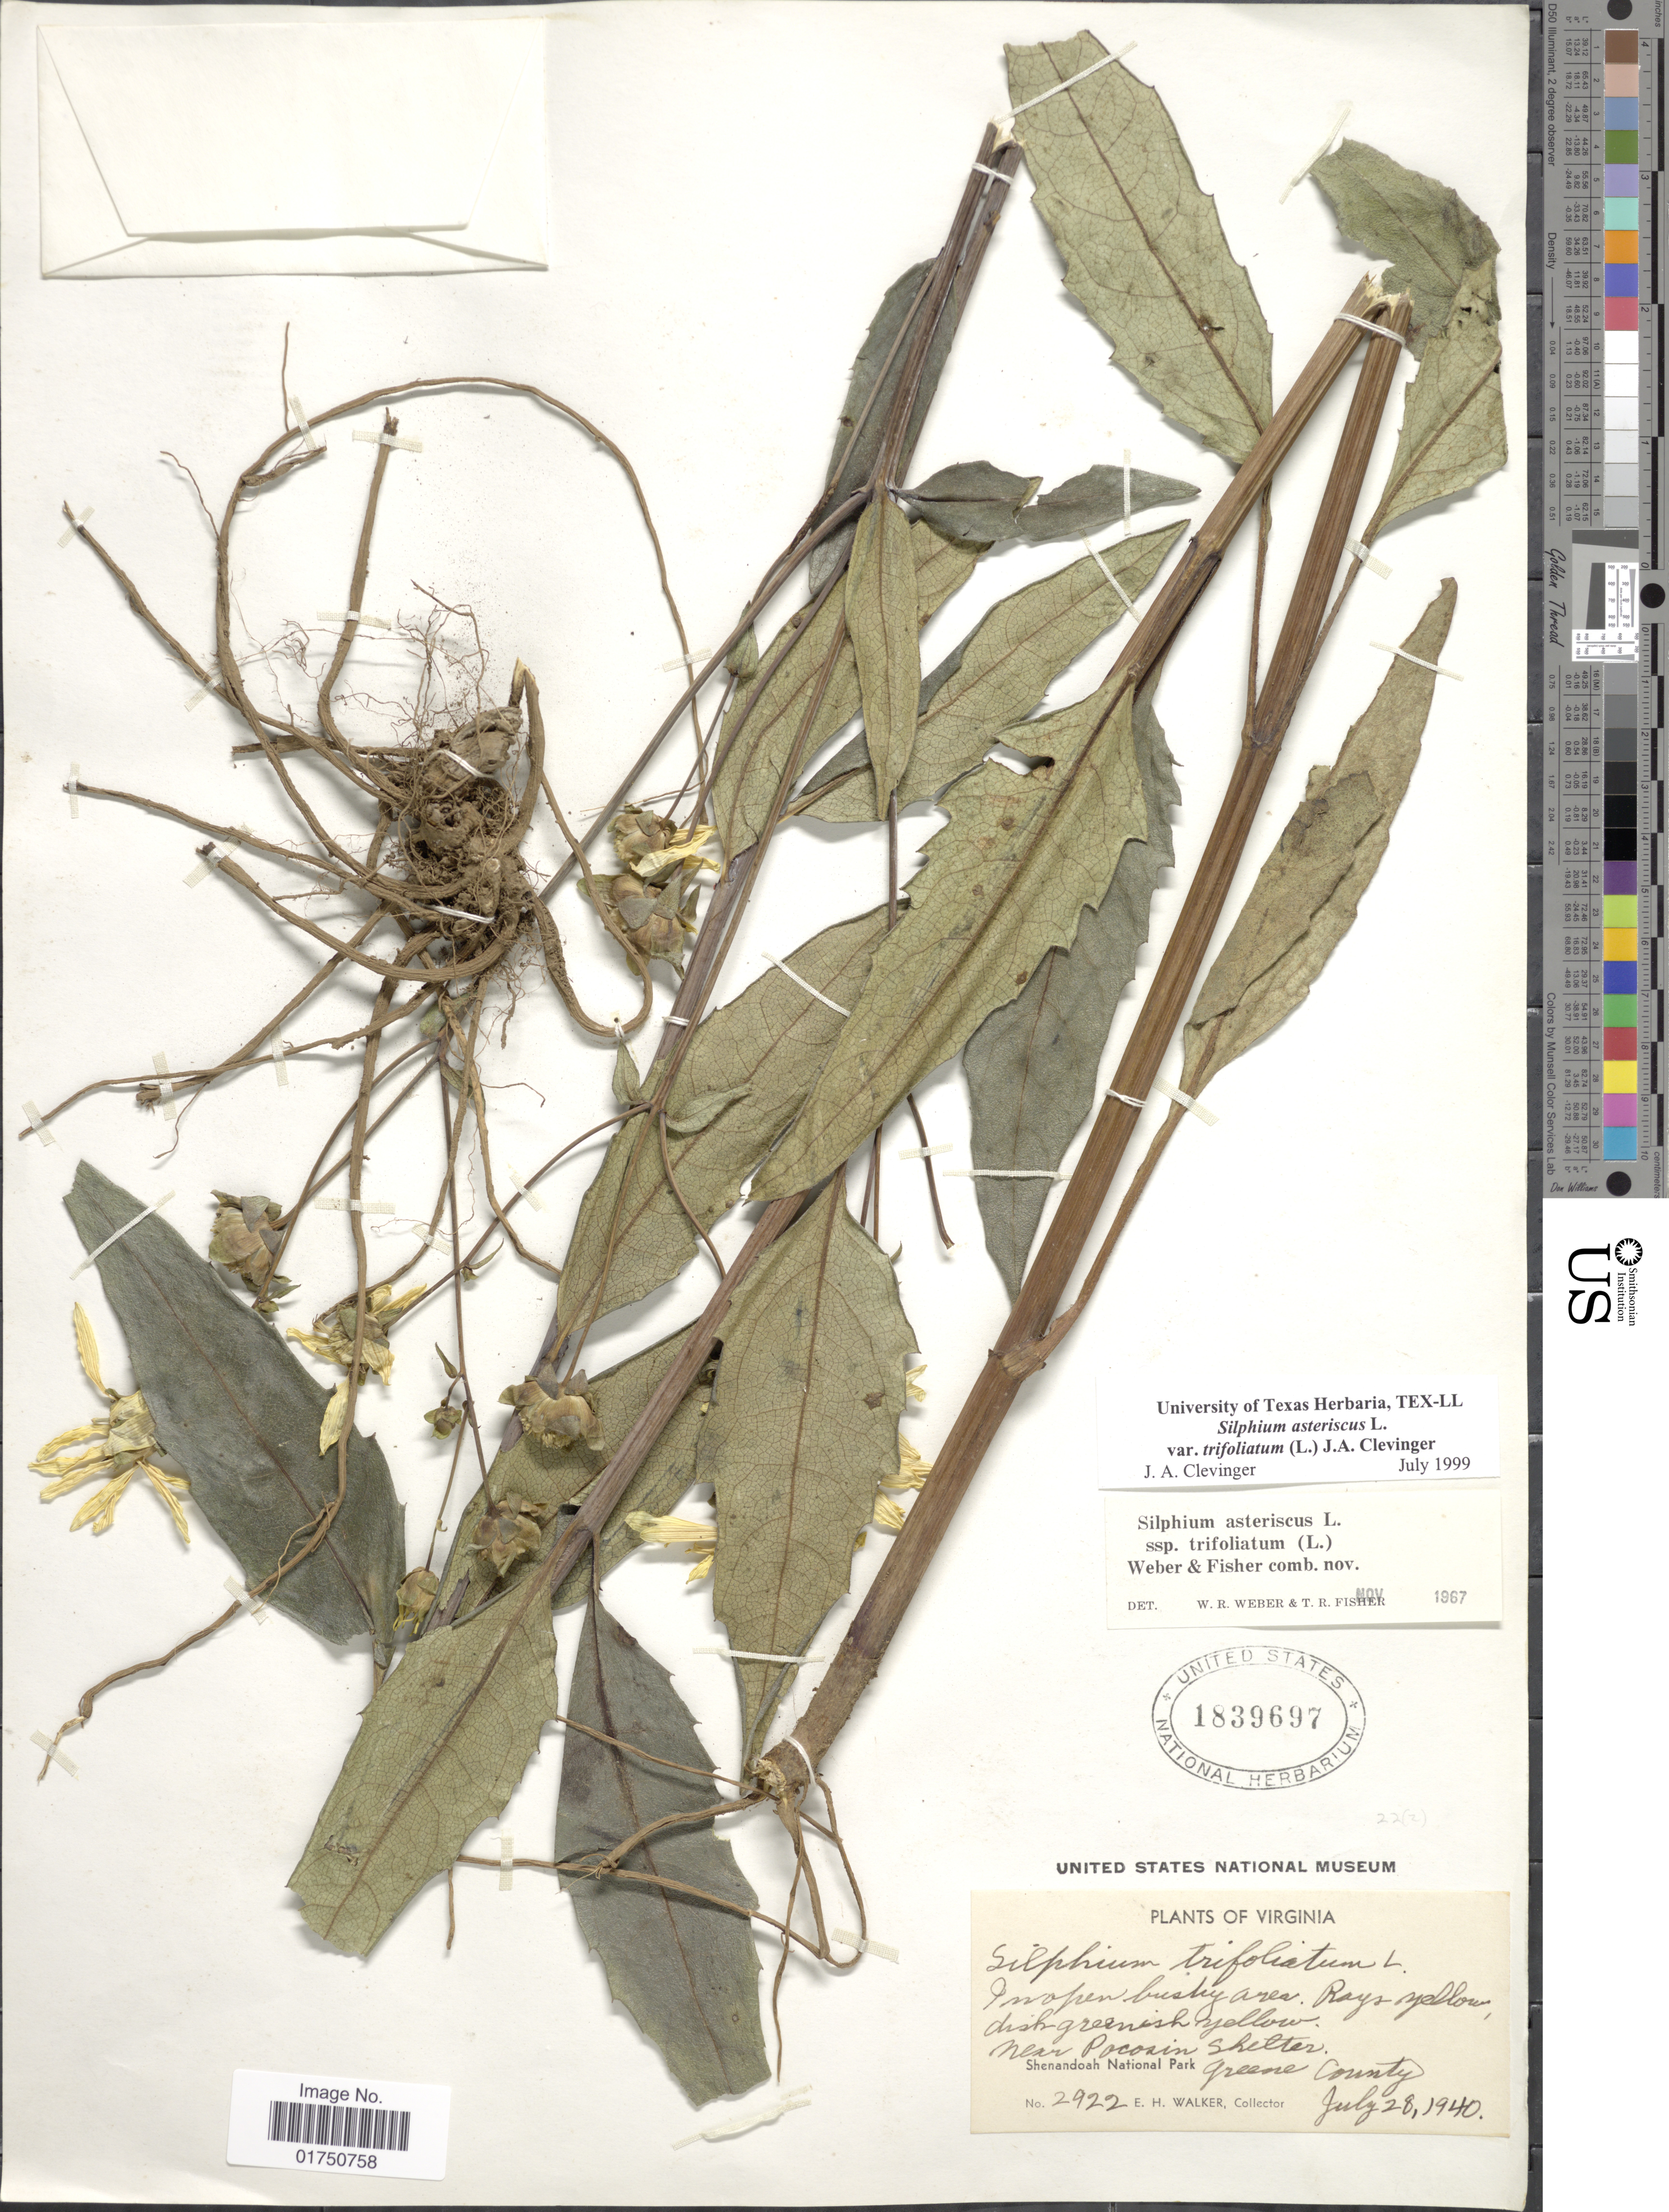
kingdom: Plantae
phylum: Tracheophyta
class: Magnoliopsida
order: Asterales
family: Asteraceae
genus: Silphium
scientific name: Silphium asteriscus var. trifoliatum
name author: (L.) Clevinger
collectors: E. H. Walker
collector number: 2922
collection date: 1940-07-28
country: United States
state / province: Virginia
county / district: Greene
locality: Near Pocosin Shelter. Shenandoah National Park. Greene County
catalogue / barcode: US 1839697